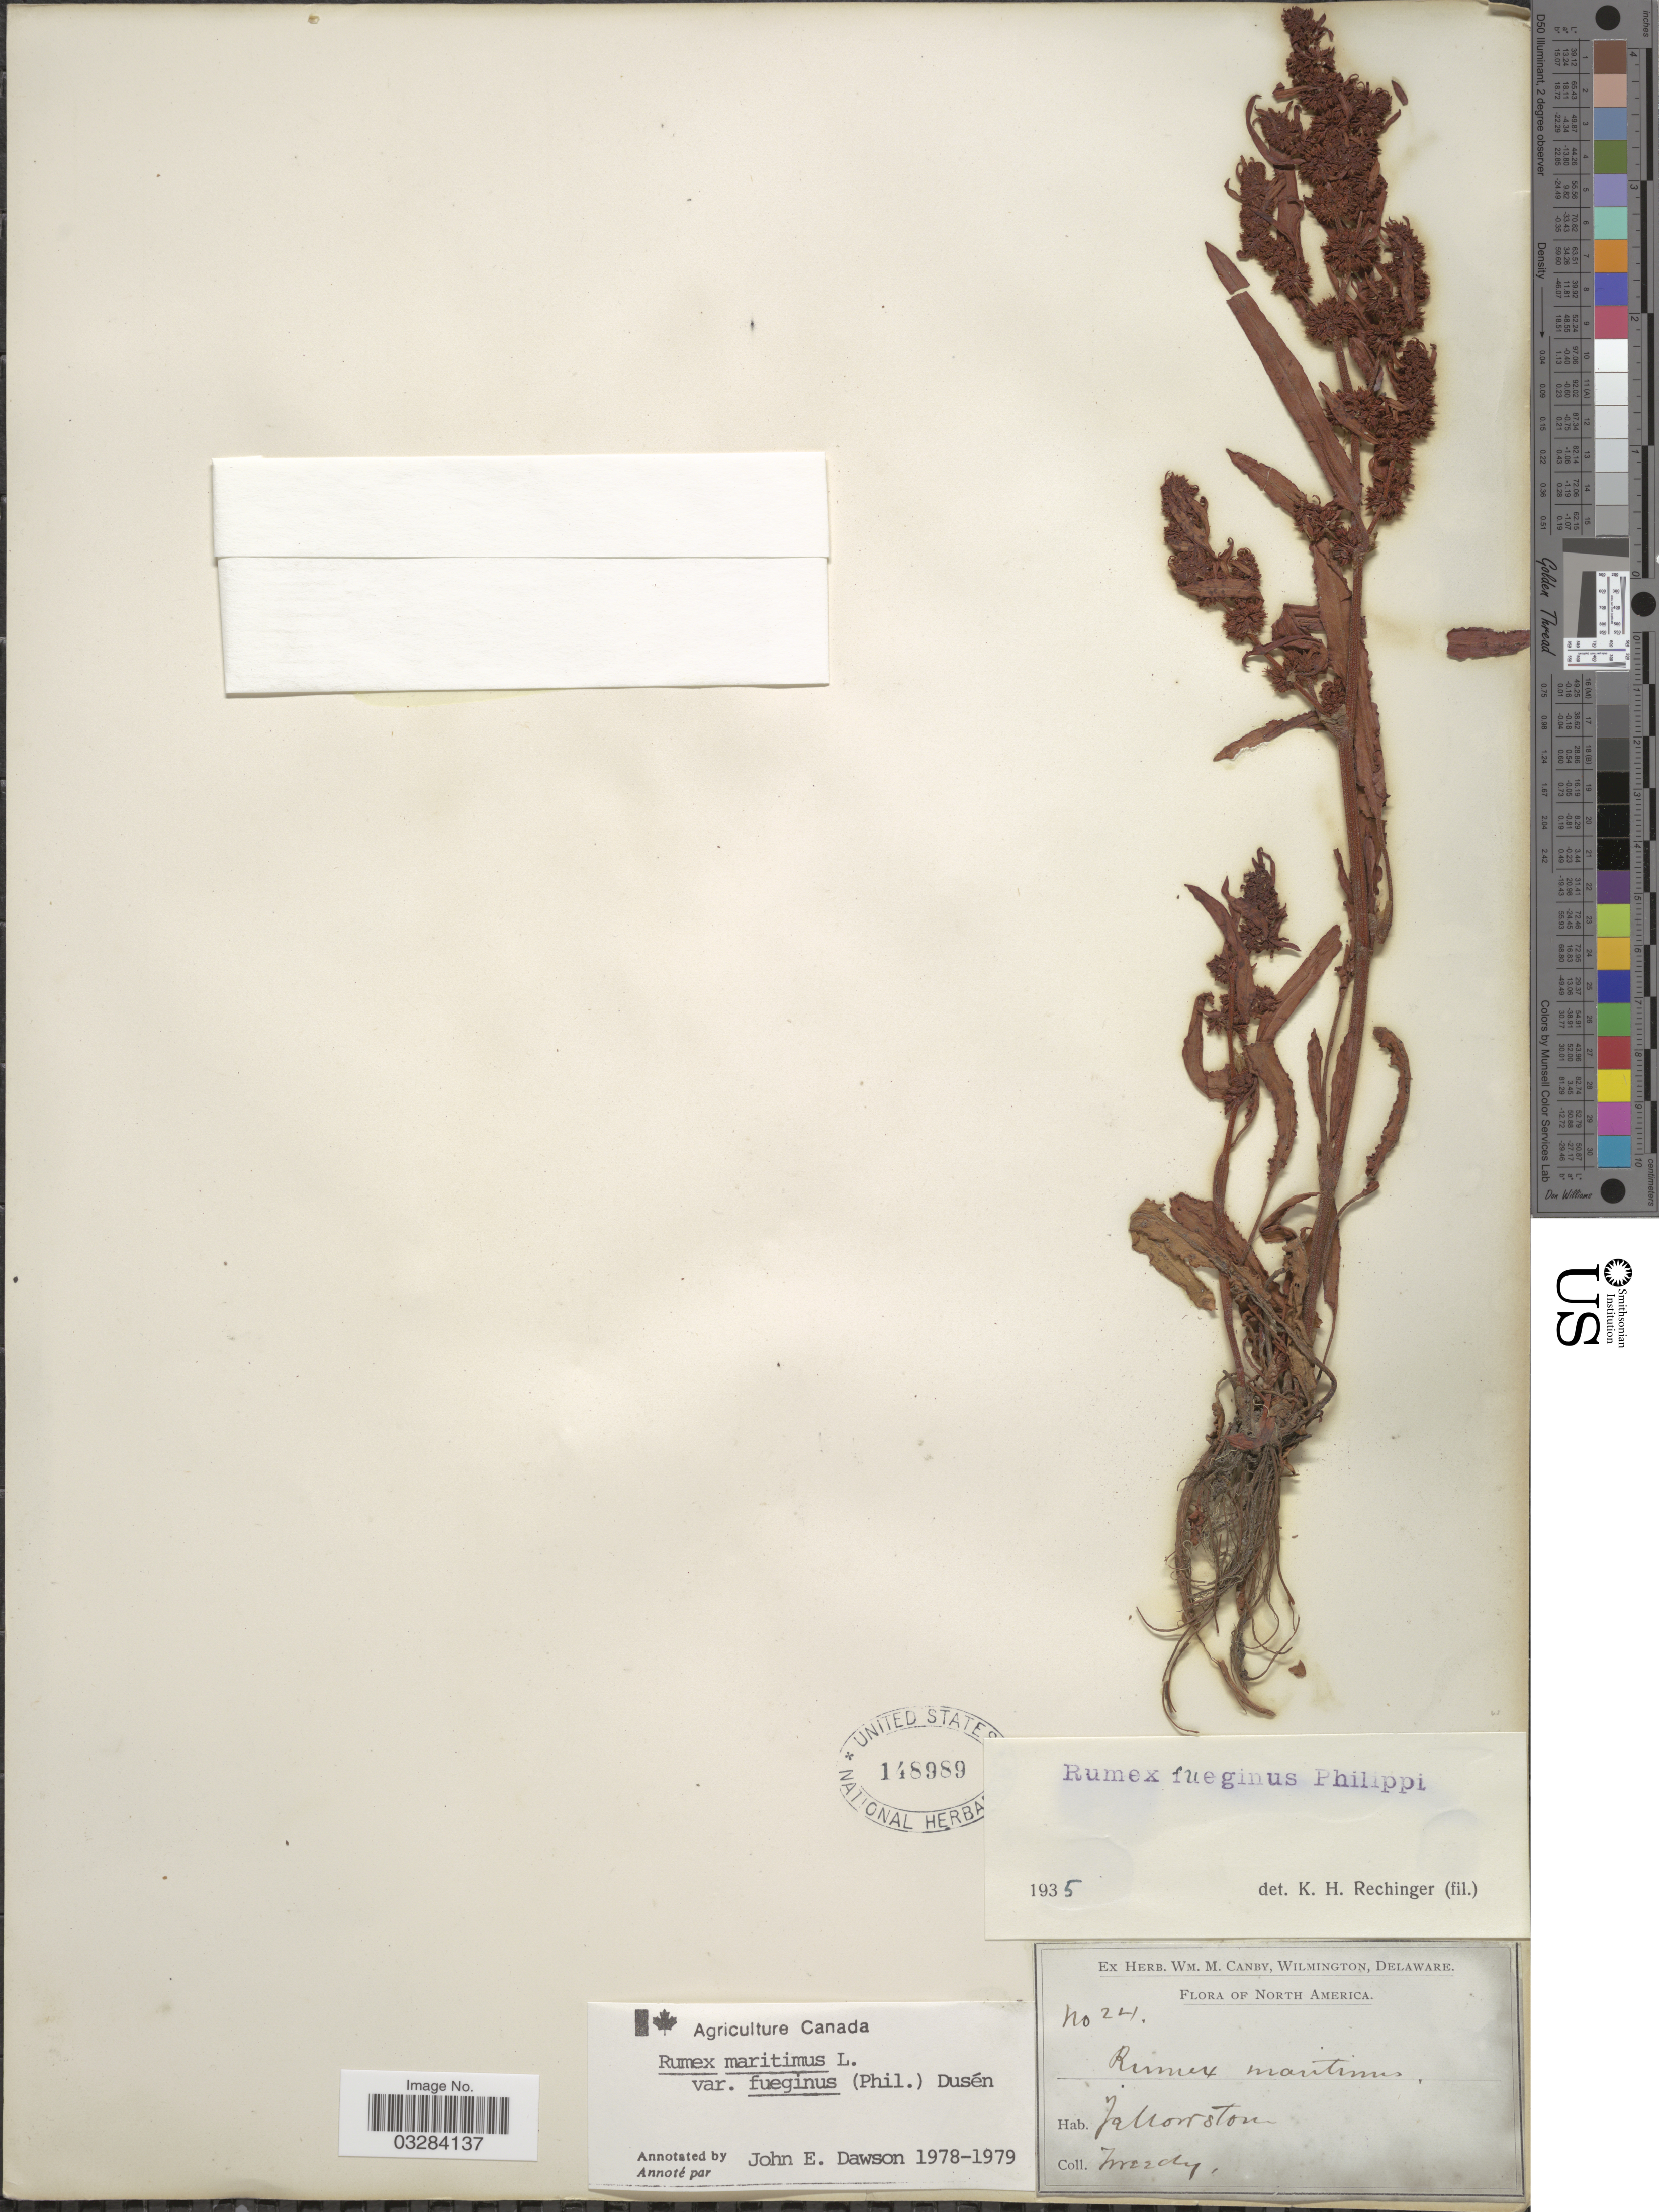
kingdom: Plantae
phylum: Tracheophyta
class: Magnoliopsida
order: Caryophyllales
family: Polygonaceae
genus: Rumex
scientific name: Rumex maritimus var. fueginus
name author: (Phil.) Dusén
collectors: Tweedy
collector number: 24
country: United States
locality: Yellowstone.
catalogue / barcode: US 148989